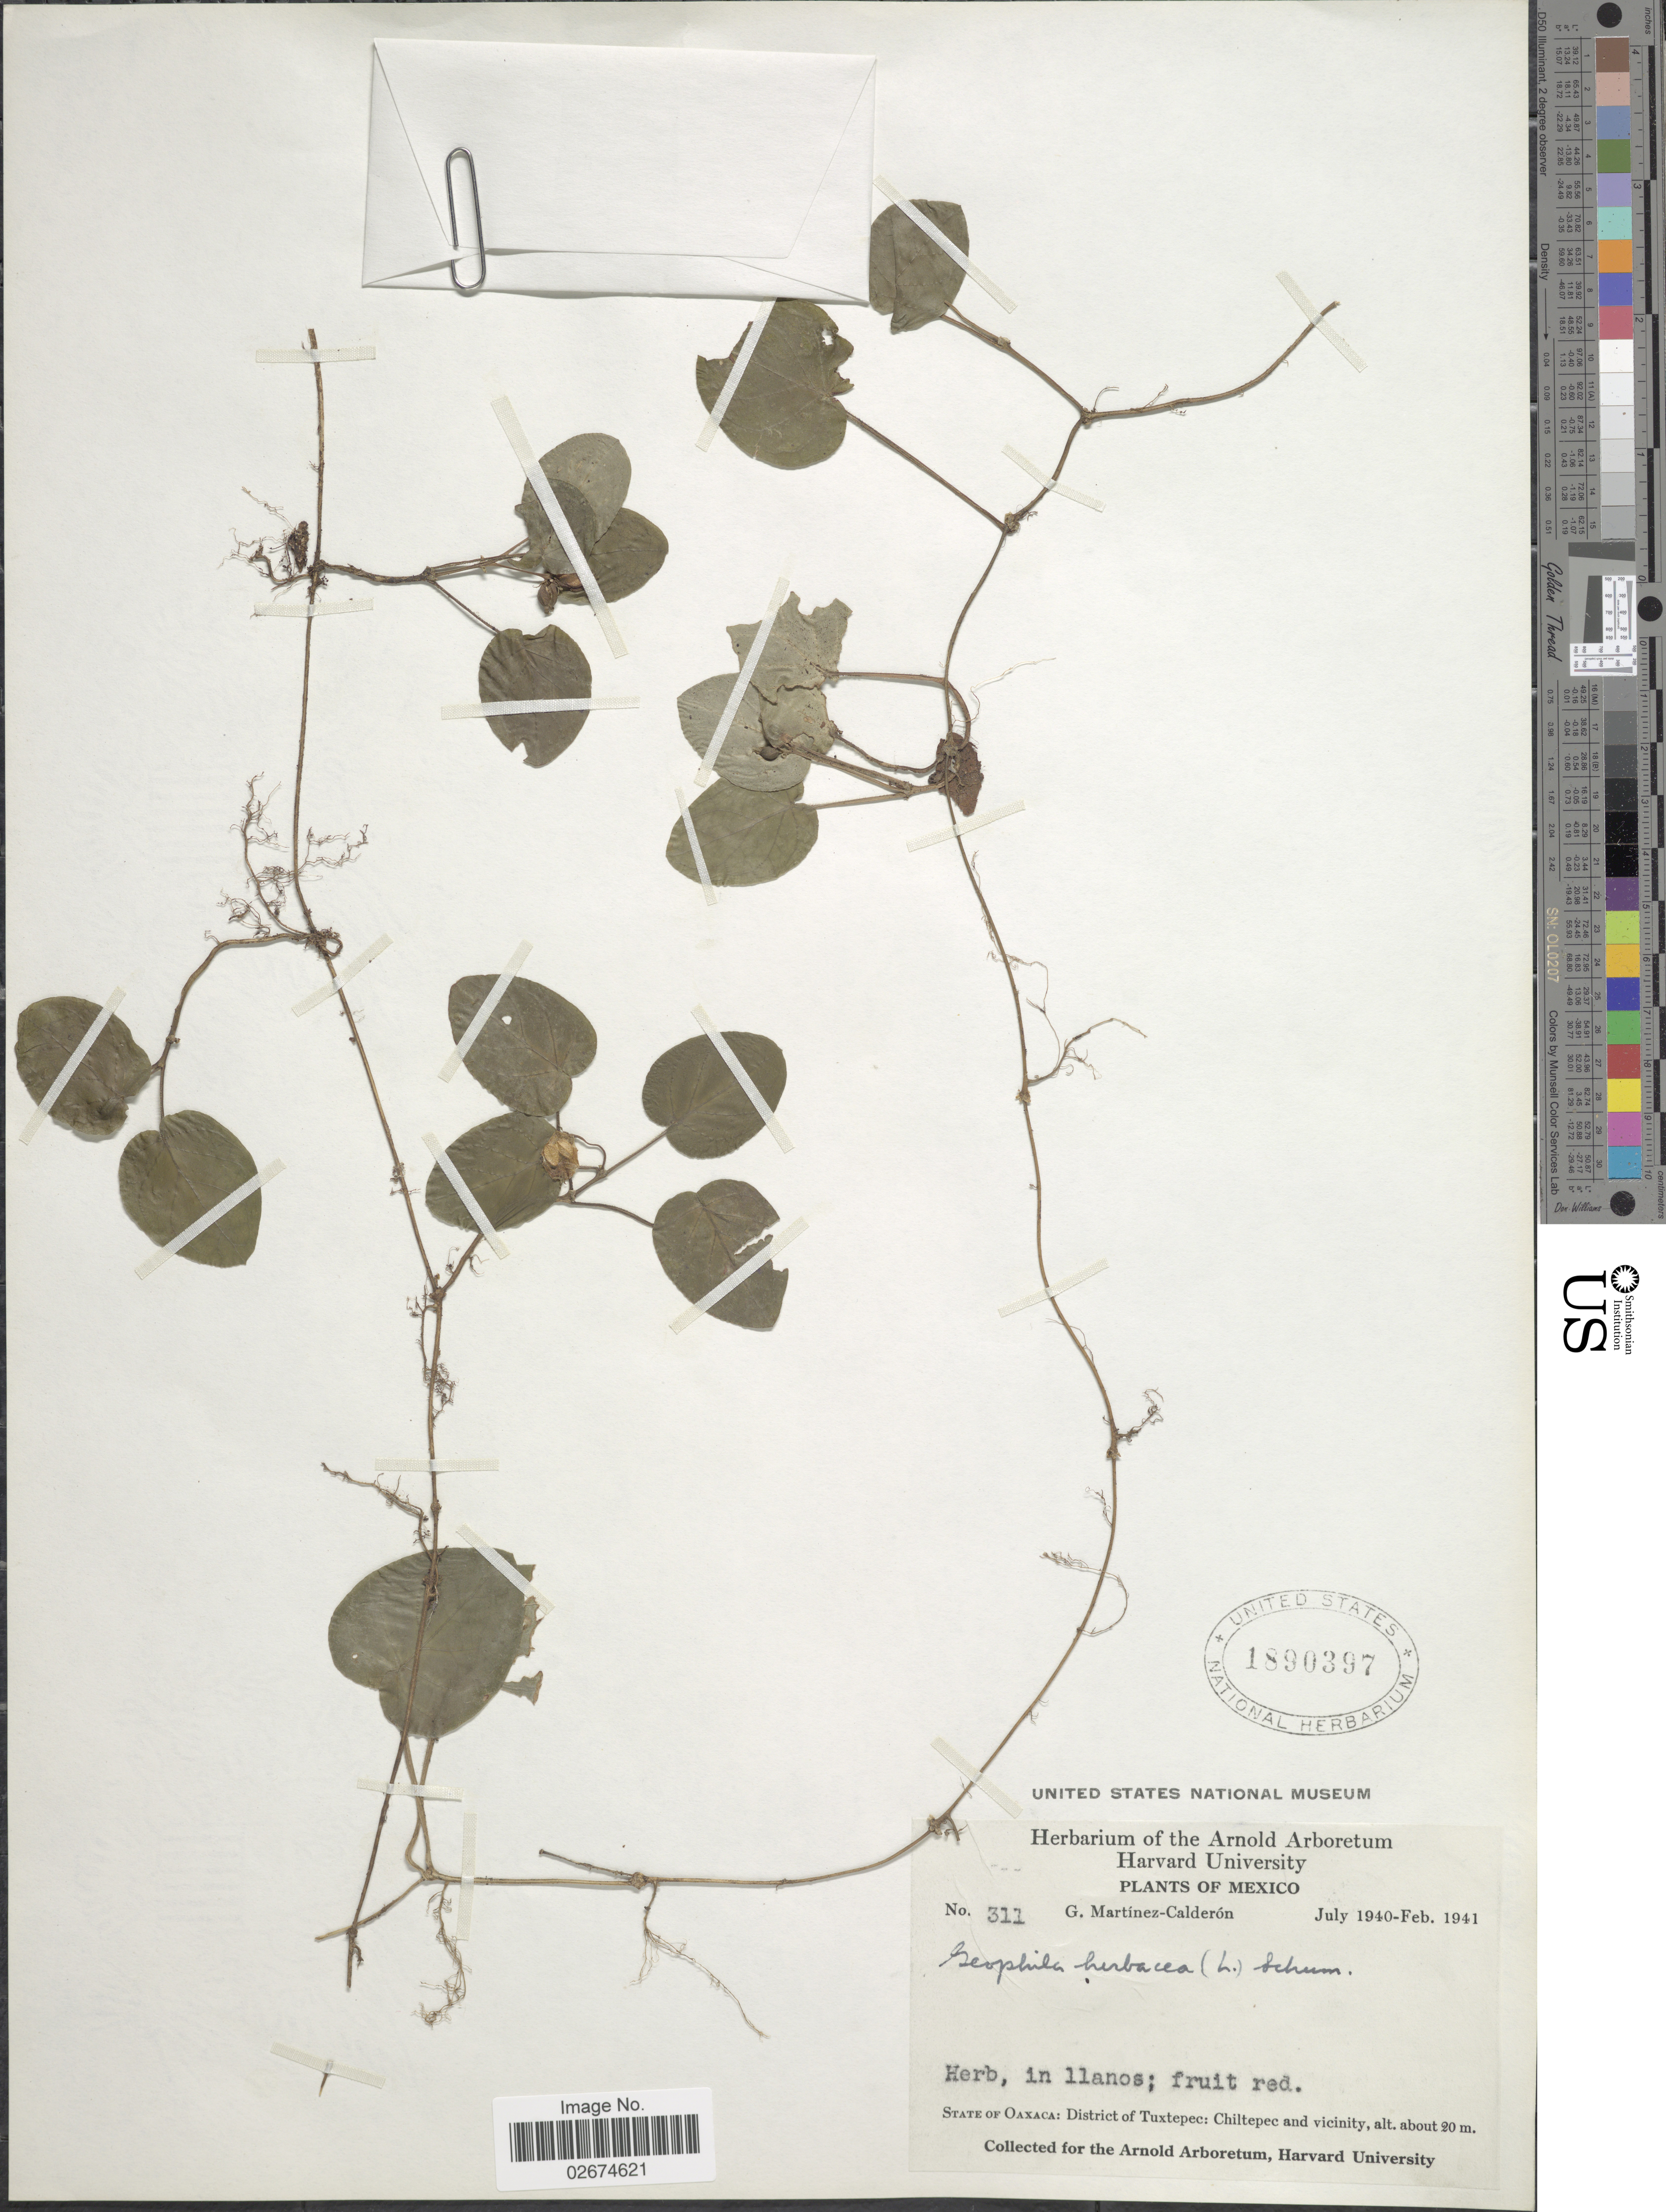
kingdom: Plantae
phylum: Tracheophyta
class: Magnoliopsida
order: Gentianales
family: Rubiaceae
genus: Geophila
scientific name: Geophila herbacea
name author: (Jacq.) K. Schum.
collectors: G. Martinez-C.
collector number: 311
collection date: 1940-07/1941-02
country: Mexico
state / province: Oaxaca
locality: State of Oaxaca: District of Tuxtepec: Chiltepec and vicinity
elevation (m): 20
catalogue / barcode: US 1890397